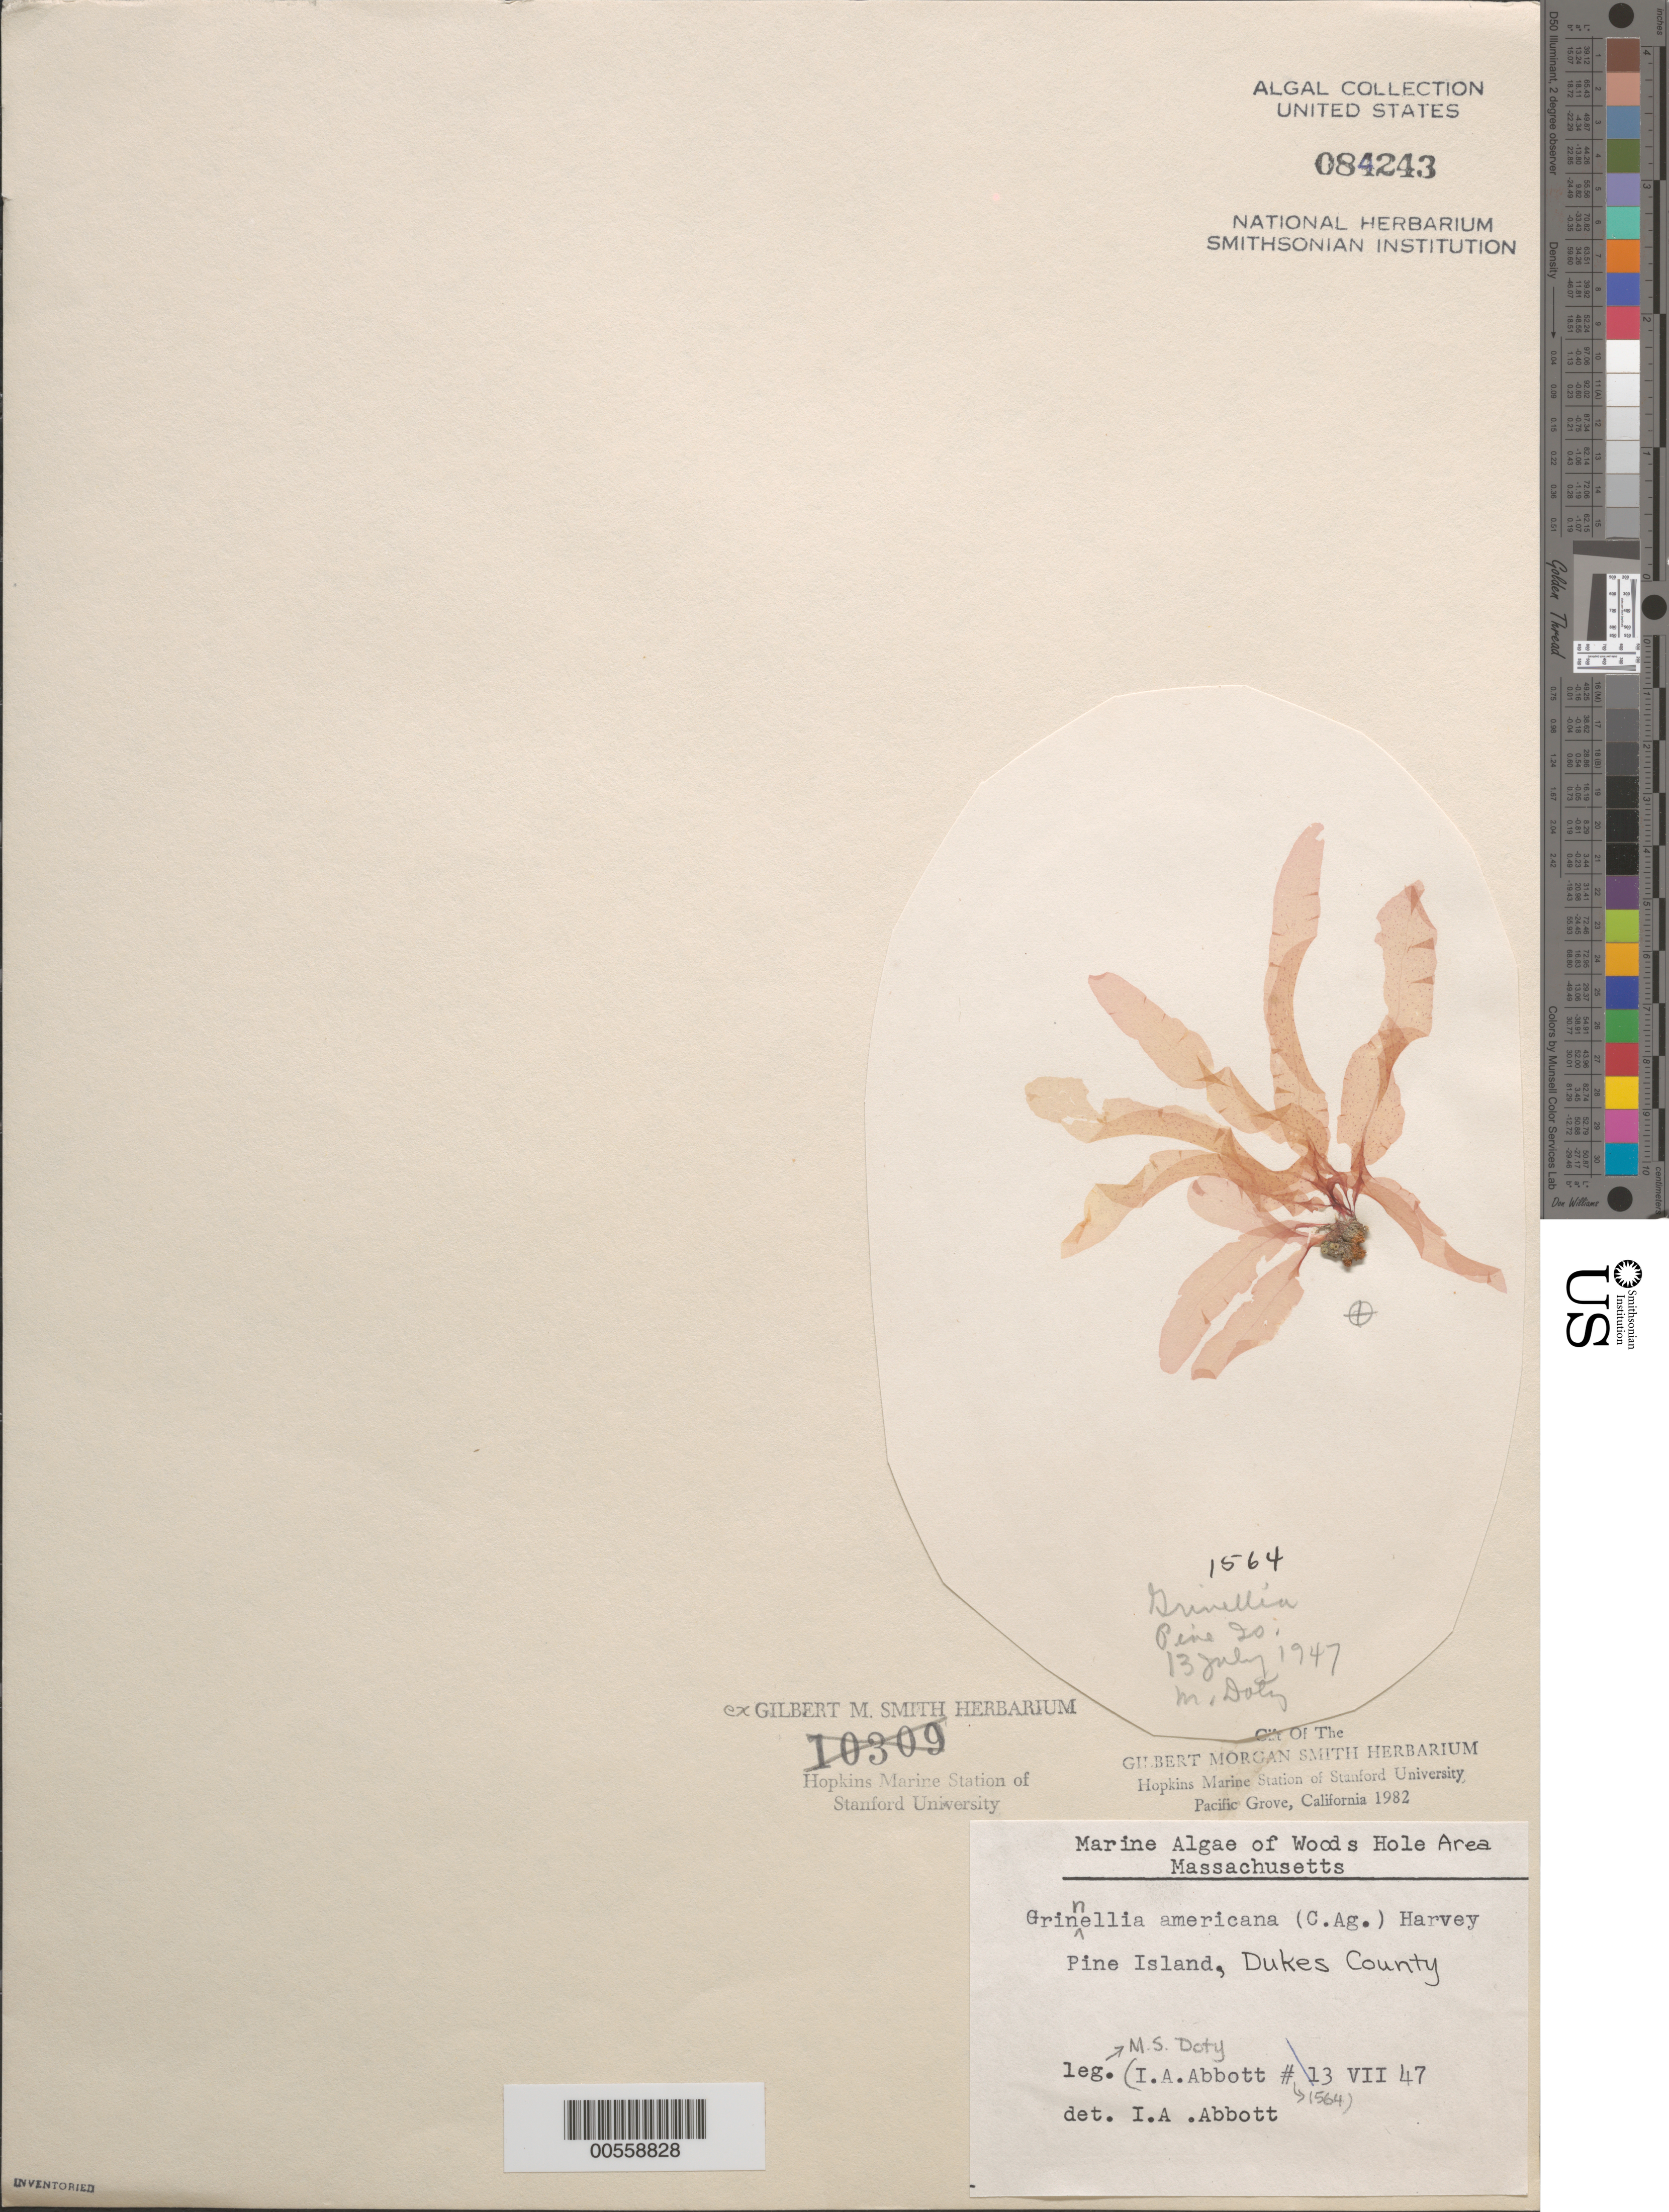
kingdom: Plantae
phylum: Rhodophyta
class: Florideophyceae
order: Ceramiales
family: Delesseriaceae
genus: Grinnellia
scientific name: Grinnellia americana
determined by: Abbott, Isabella A.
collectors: M. S. Doty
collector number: IAA 1564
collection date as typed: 13 Jul 1947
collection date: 1947-07-13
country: United States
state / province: Massachusetts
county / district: Dukes County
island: Pine Island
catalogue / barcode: US 84243